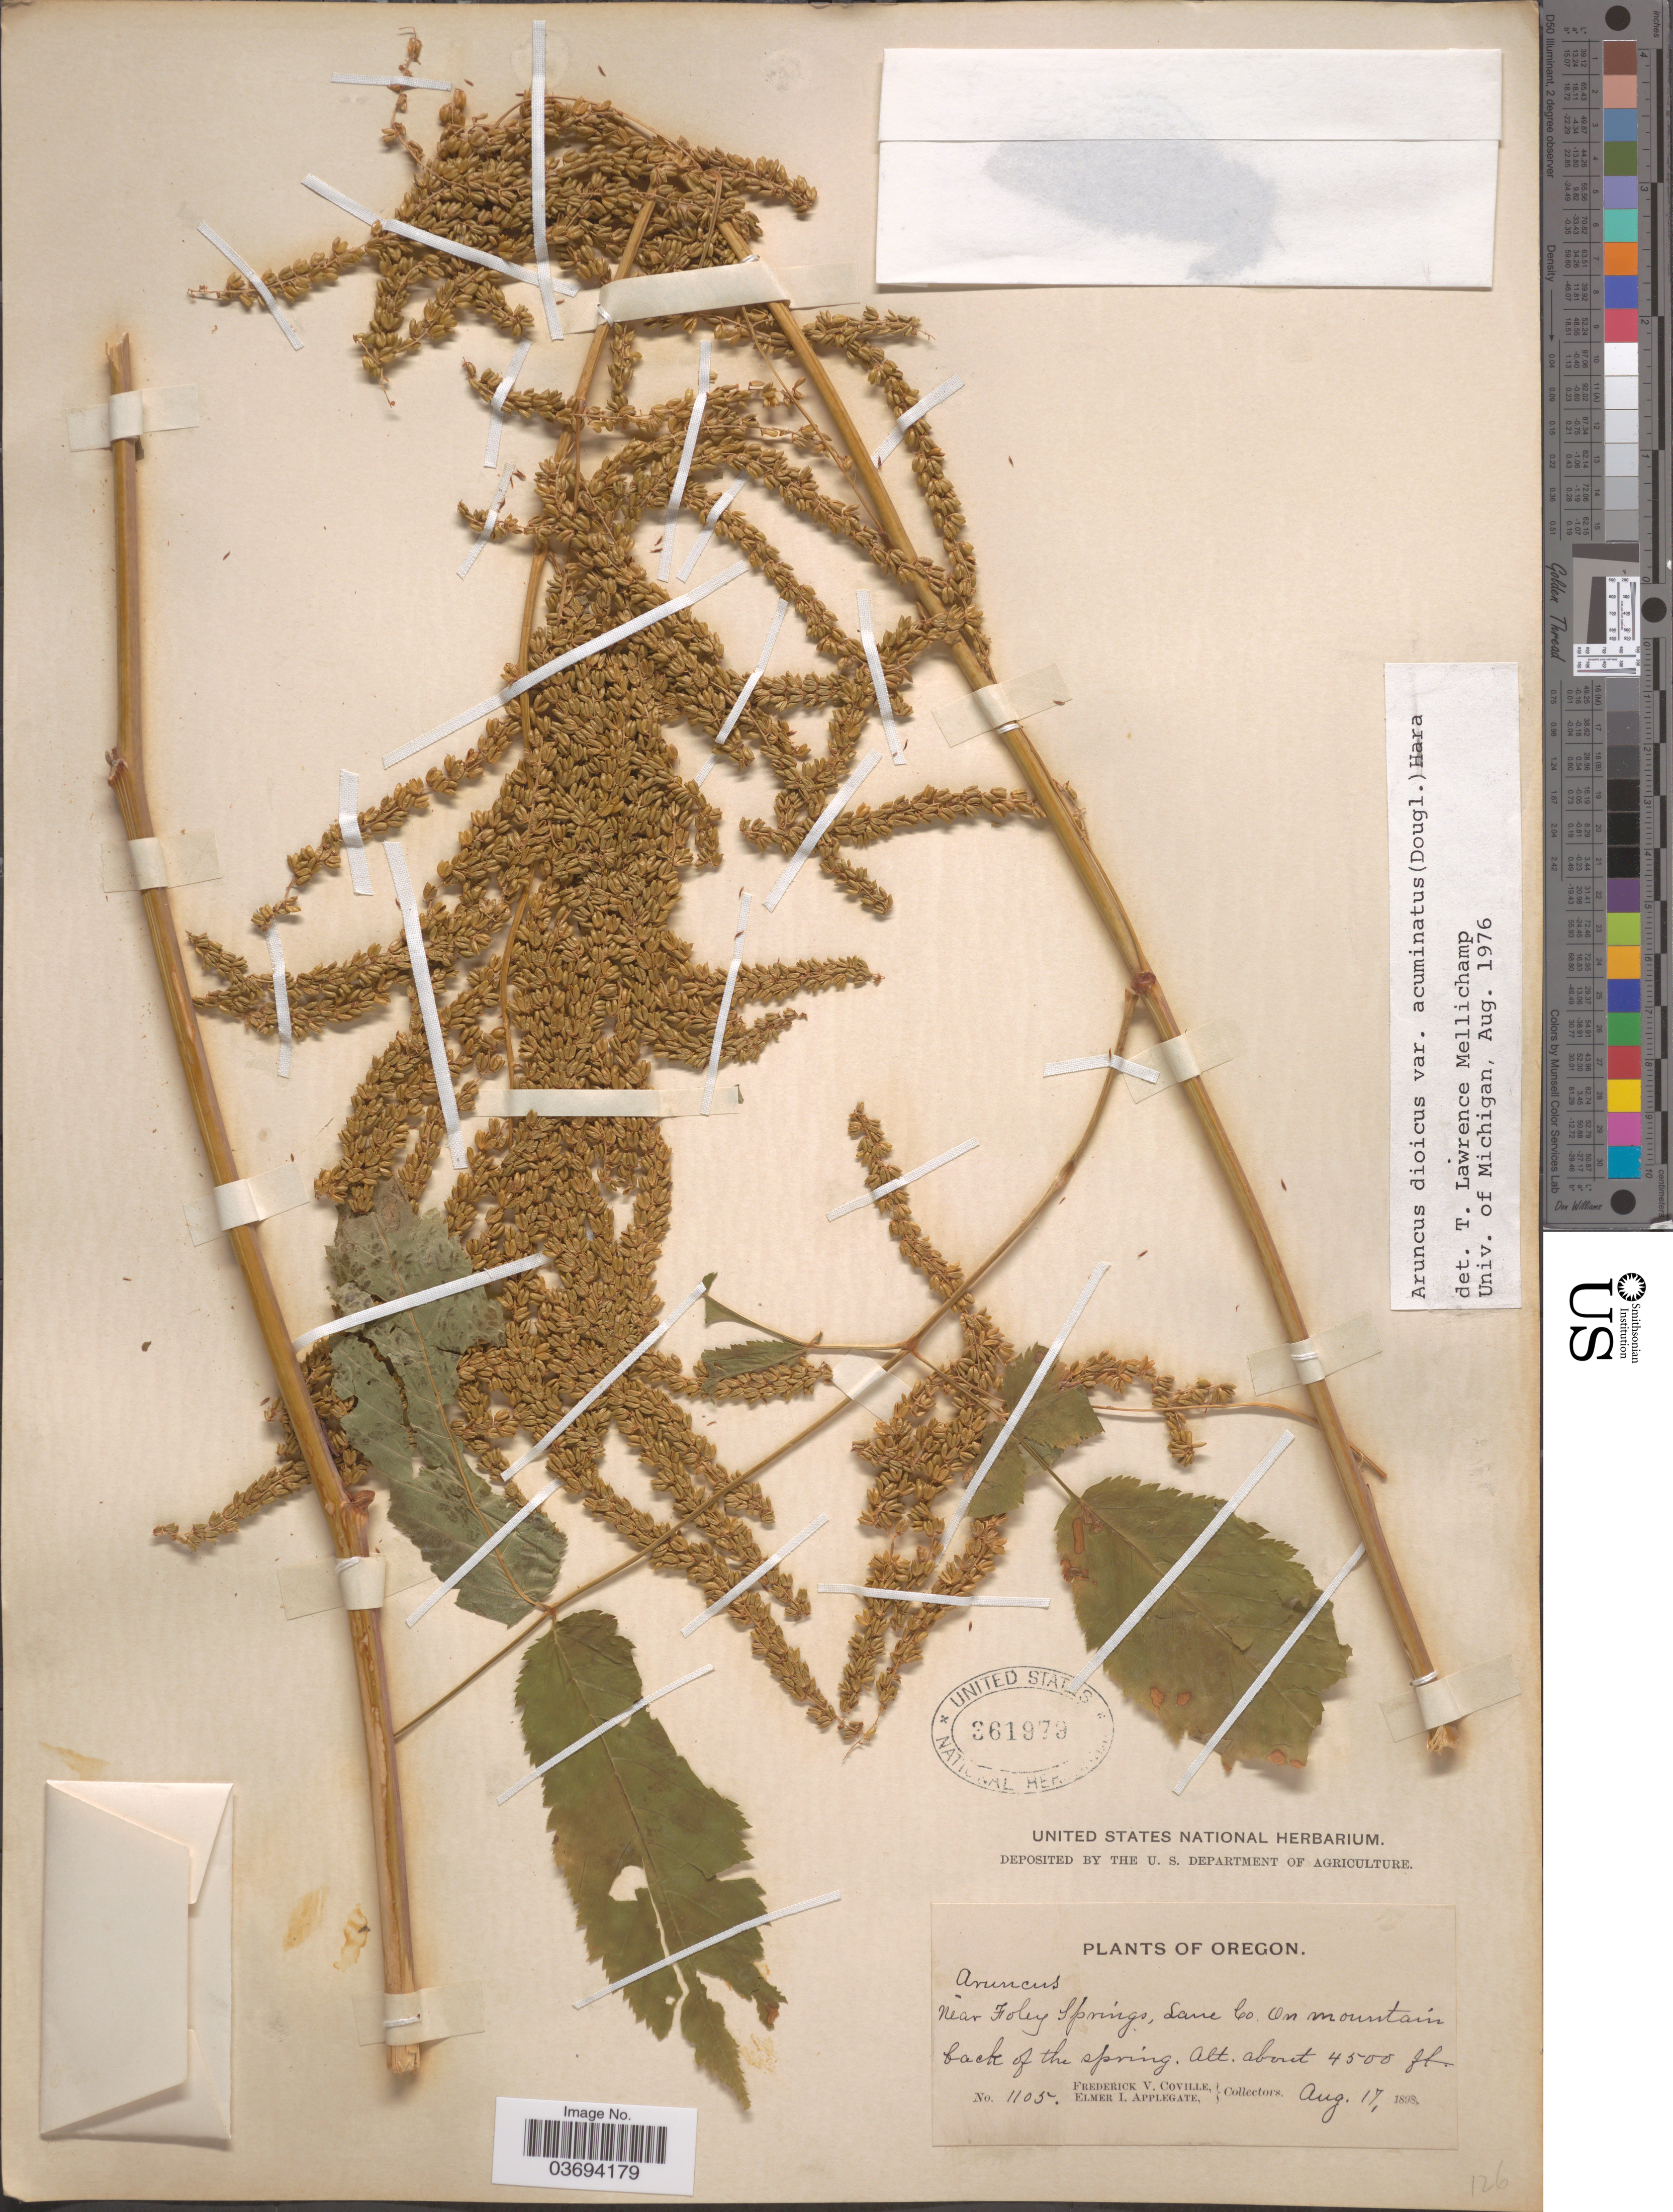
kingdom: Plantae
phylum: Tracheophyta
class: Magnoliopsida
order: Rosales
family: Rosaceae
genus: Aruncus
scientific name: Aruncus dioicus var. acuminatus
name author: (Rydb.) H. Hara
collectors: F. V. Coville & E. I. Applegate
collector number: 1105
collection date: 1898-08-17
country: United States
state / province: Oregon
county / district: Lane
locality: Near Foley Springs, lane Co. On mountain back of the spring.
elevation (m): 1372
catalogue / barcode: US 361979